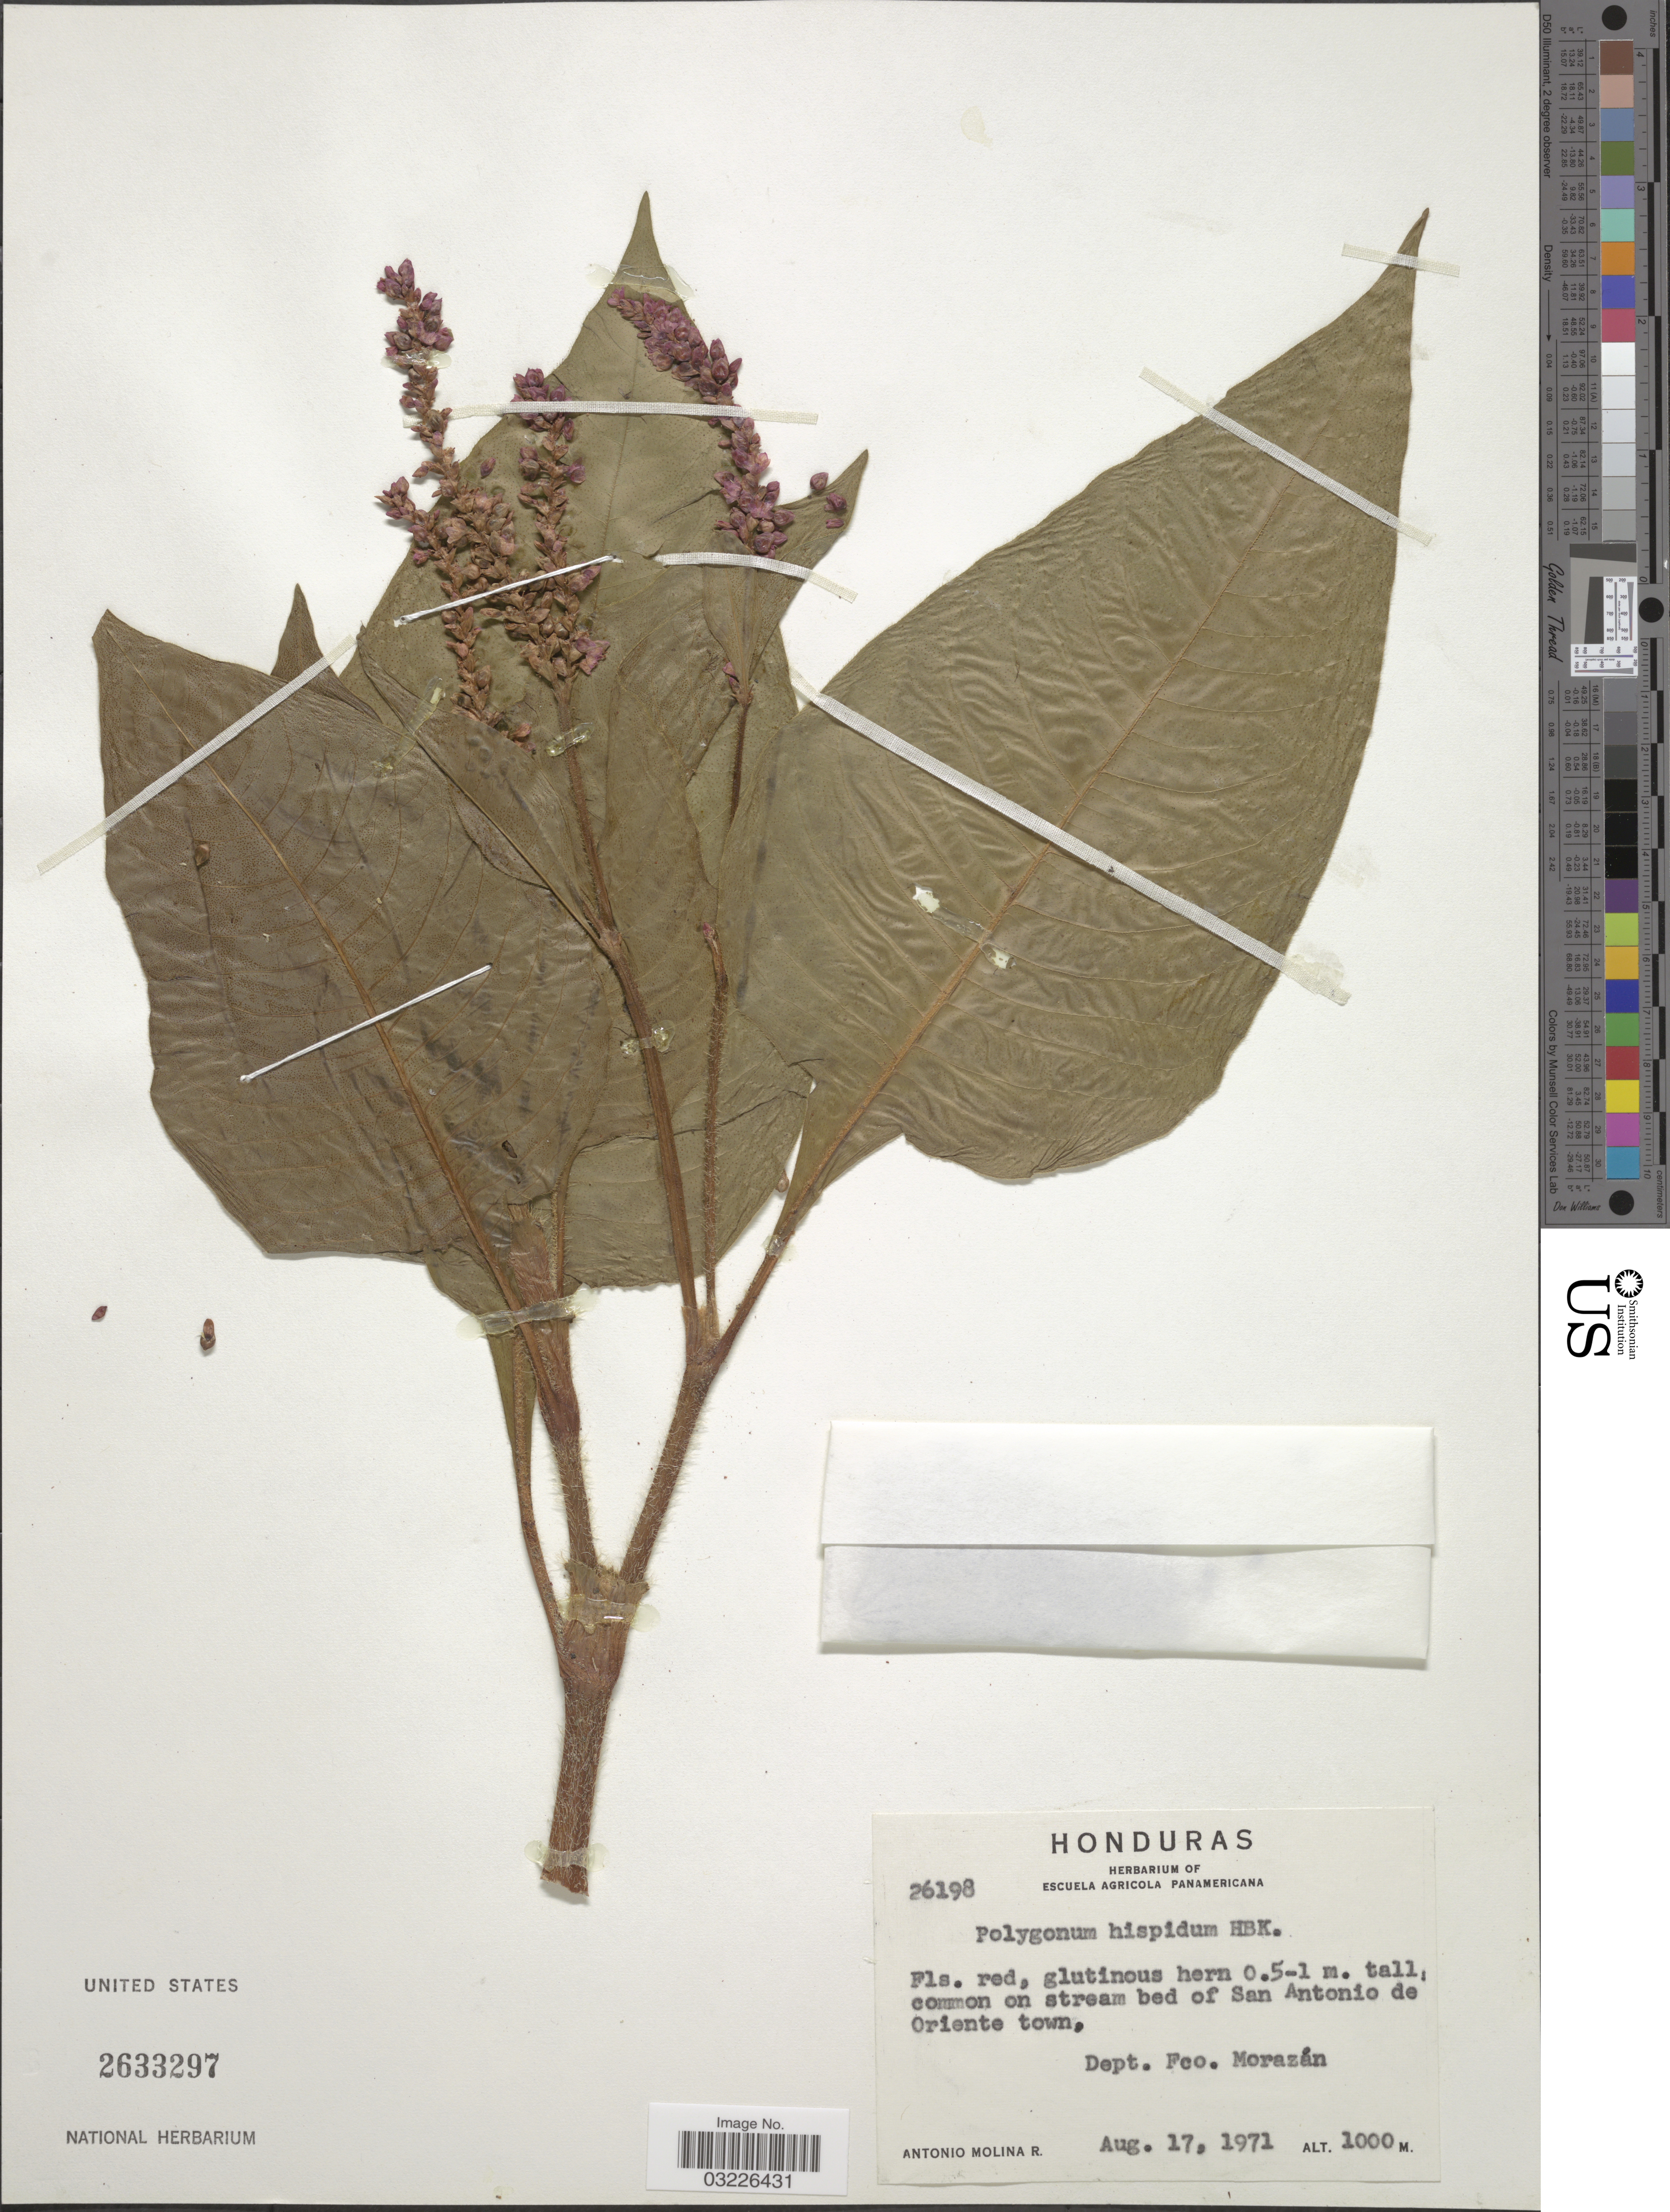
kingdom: Plantae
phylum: Tracheophyta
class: Magnoliopsida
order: Caryophyllales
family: Polygonaceae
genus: Polygonum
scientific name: Polygonum hispidum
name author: Kunth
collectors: A. Molina R.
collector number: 26198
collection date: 1971-08-17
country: Honduras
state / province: Fco. Morazán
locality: Stream bed of San Antonio de Oriente town, Dept. Fco. Morazán.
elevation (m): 1000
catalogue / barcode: US 2633297